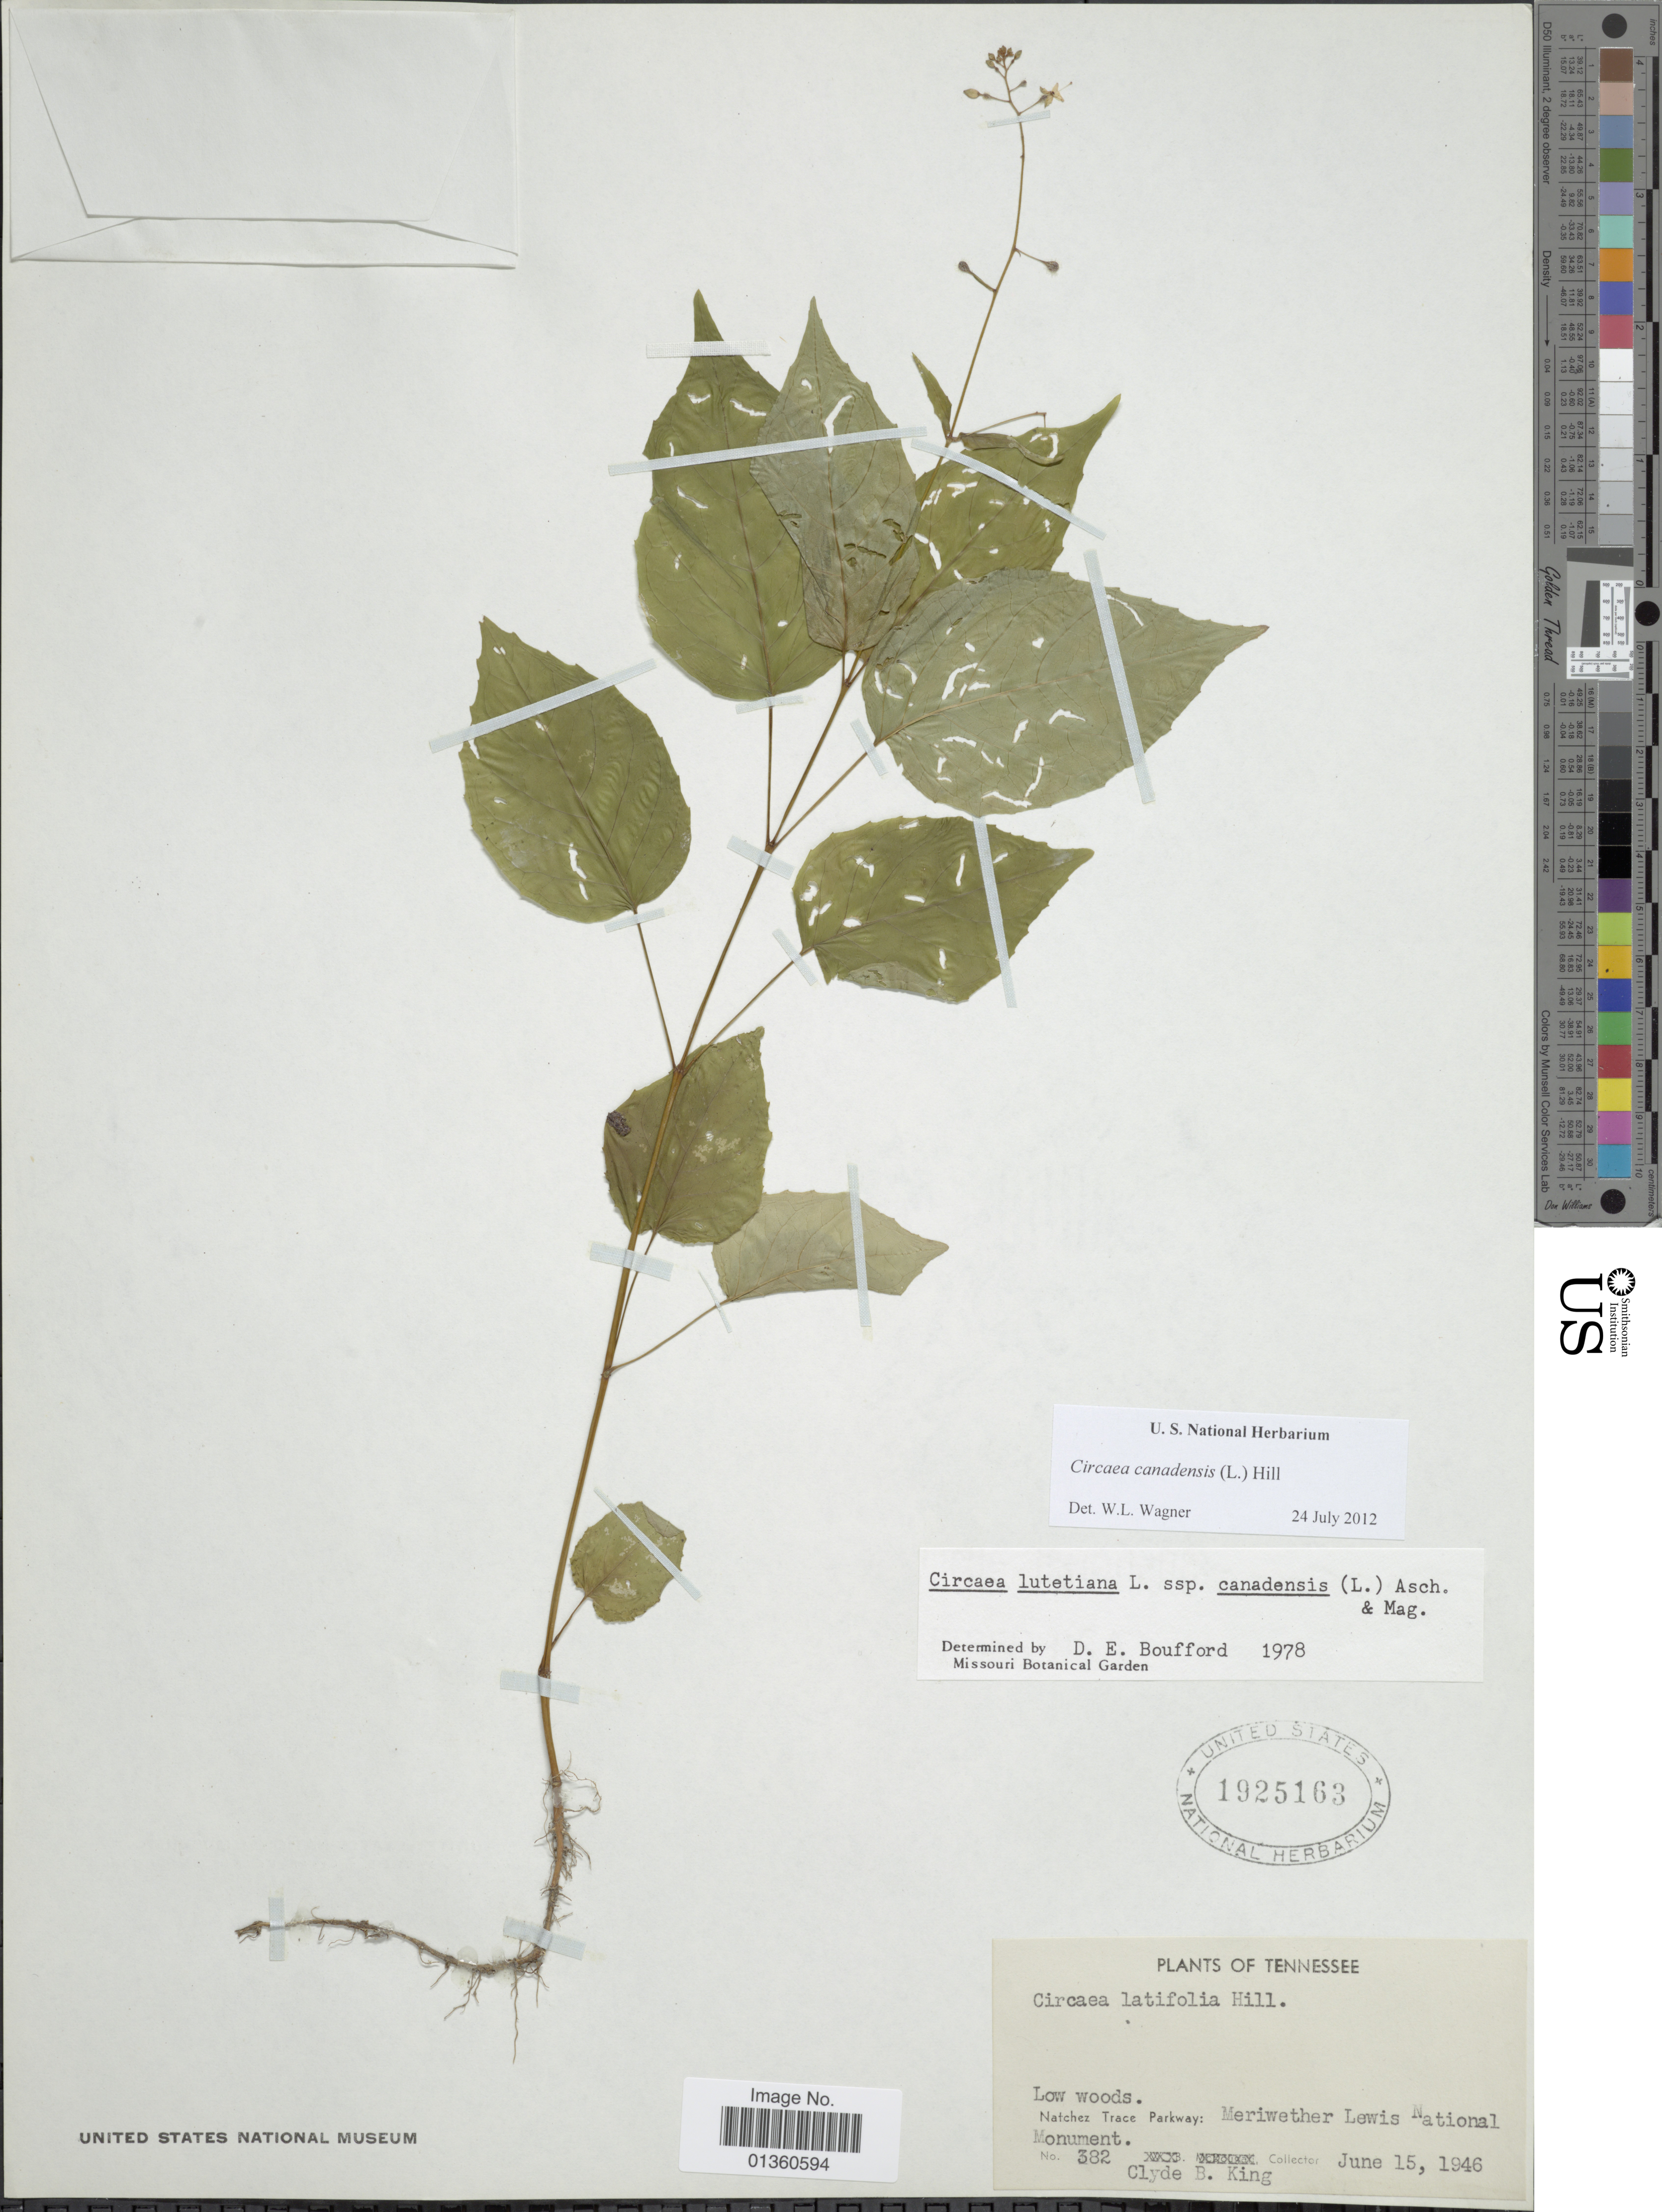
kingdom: Plantae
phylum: Tracheophyta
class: Magnoliopsida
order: Myrtales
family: Onagraceae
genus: Circaea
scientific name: Circaea canadensis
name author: (L.) Hill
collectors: C. King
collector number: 382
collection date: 1946-06-15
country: United States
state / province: Tennessee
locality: Natchez Trace Parkway: Meriwether Lewis National Monument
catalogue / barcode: US 1925163